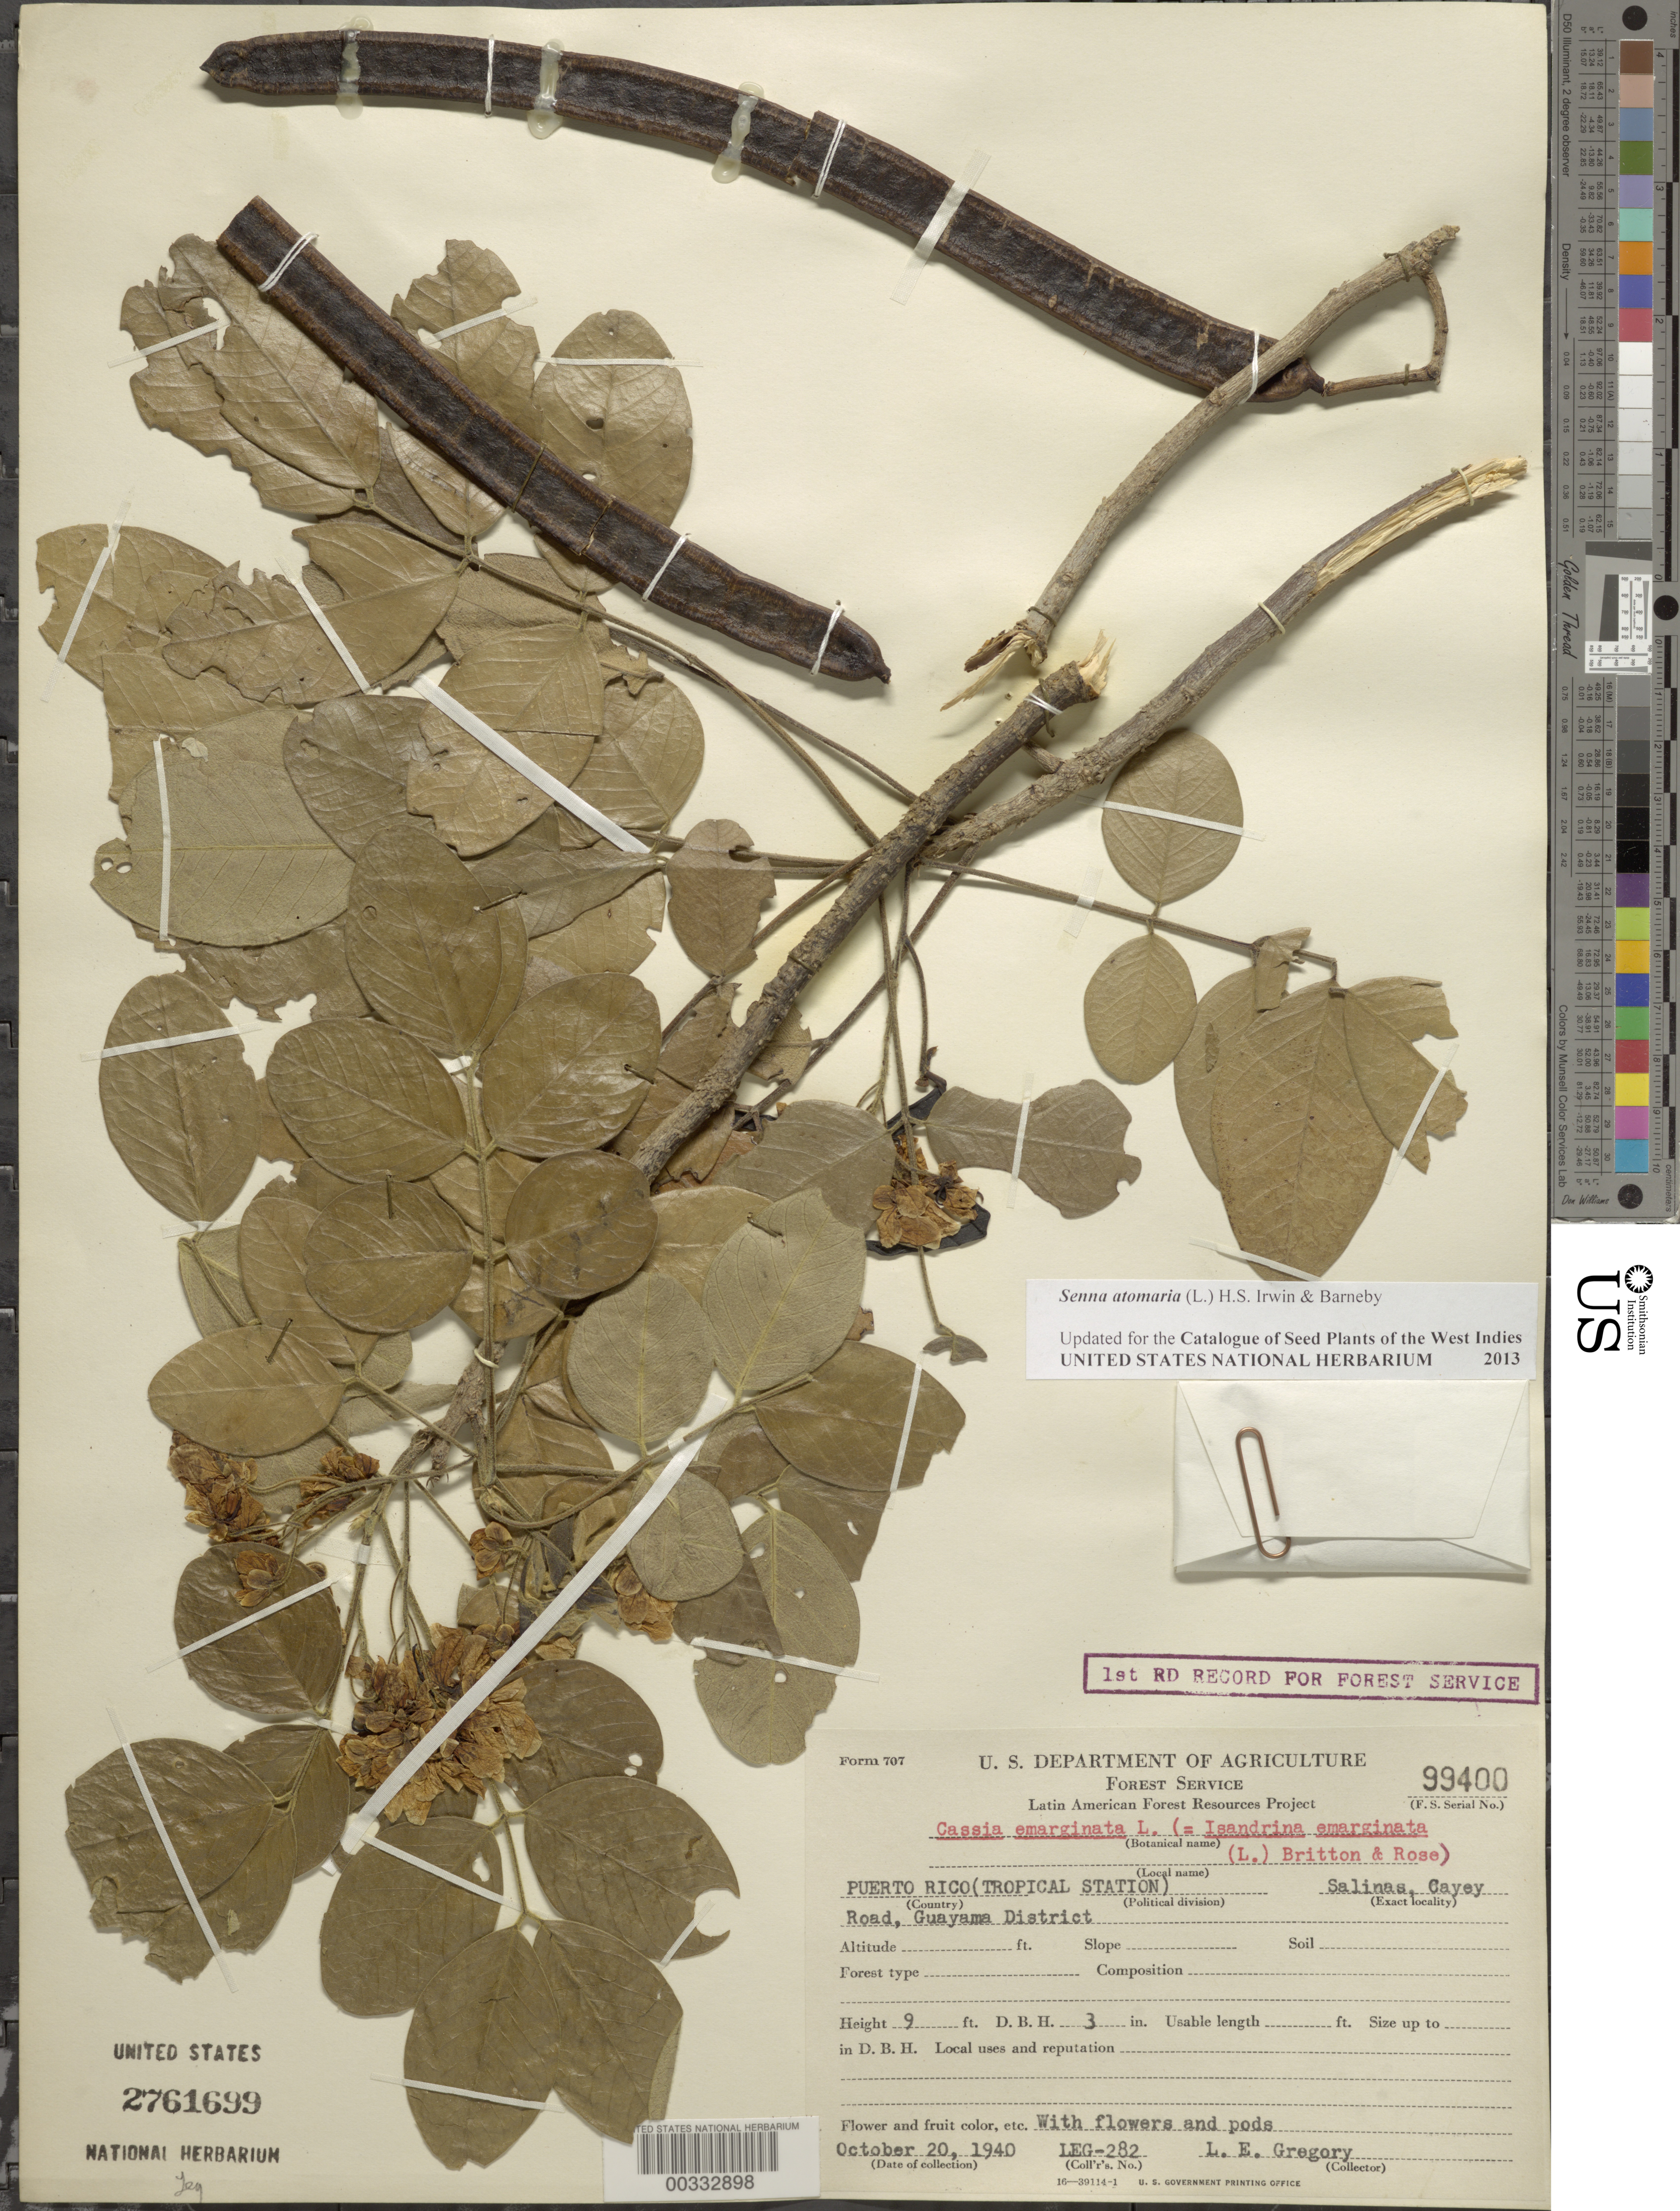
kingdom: Plantae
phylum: Tracheophyta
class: Magnoliopsida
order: Fabales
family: Fabaceae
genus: Senna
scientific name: Senna atomaria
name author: (L.) H.S. Irwin & Barneby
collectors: L. E. Gregory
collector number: LEG-282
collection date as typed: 20 Oct 1940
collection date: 1940-10-20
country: Puerto Rico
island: Greater Antilles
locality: Salinas, cayey road, guayama dist.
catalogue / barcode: US 2761699